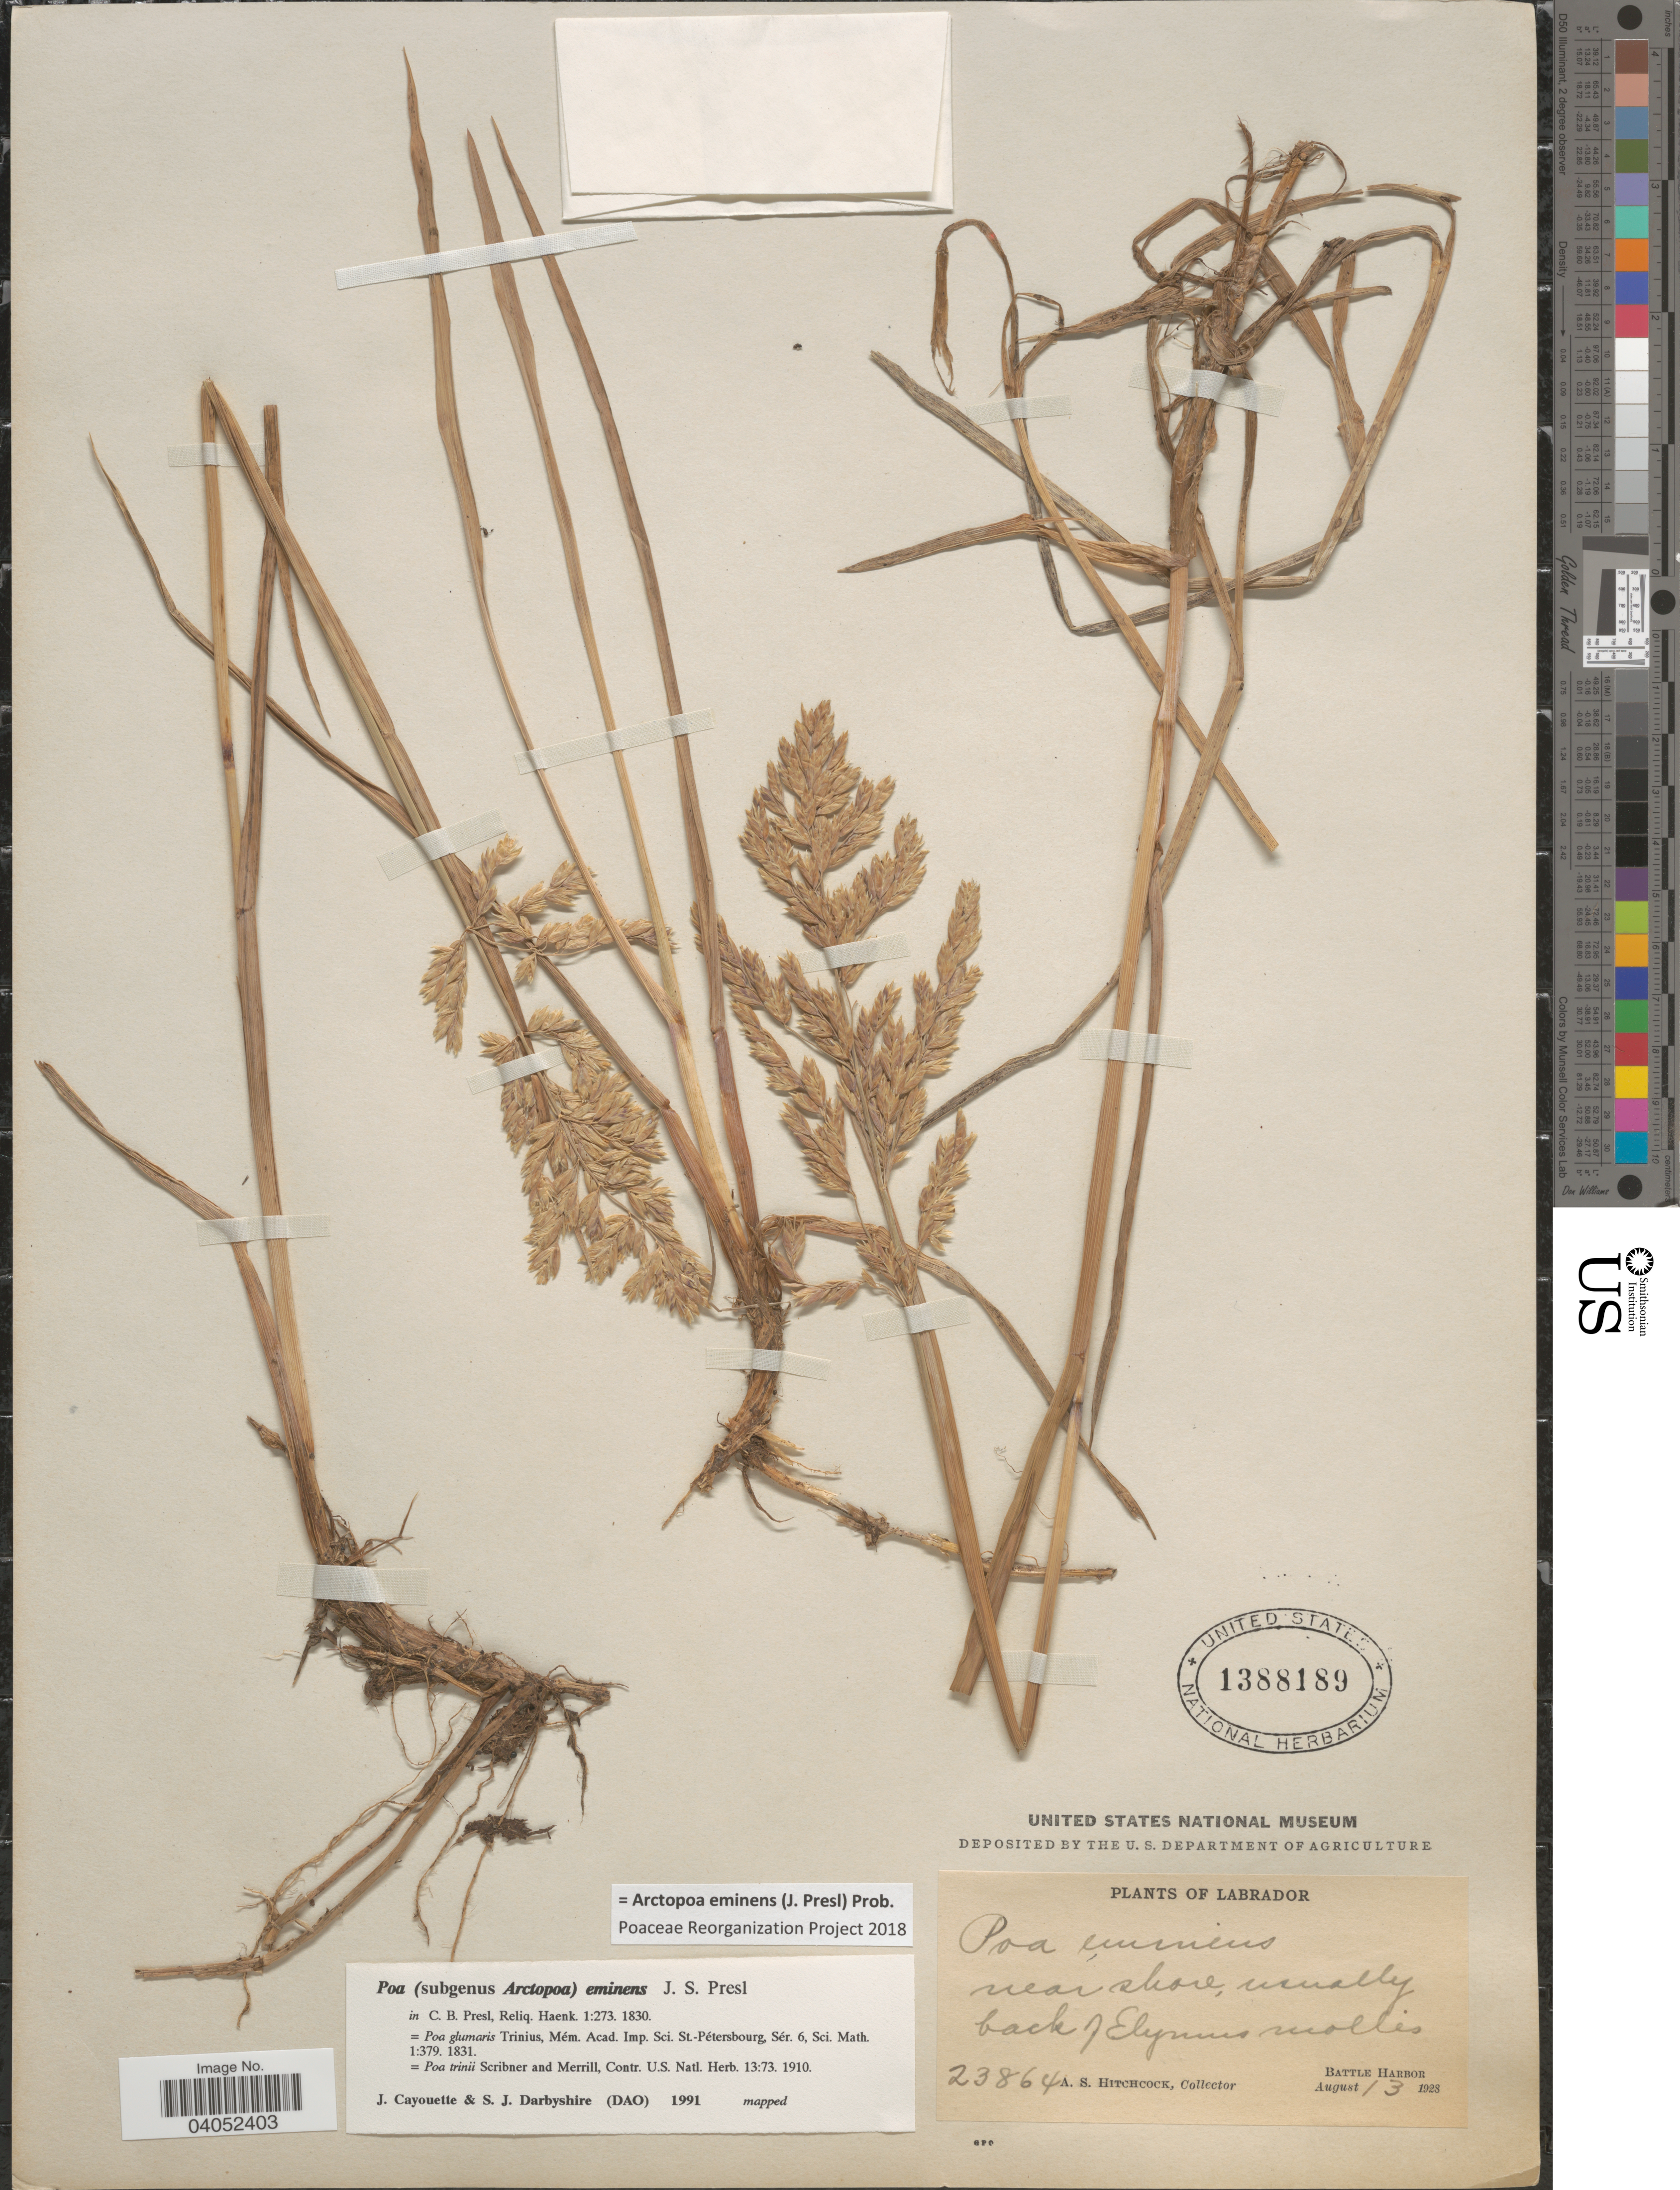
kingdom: Plantae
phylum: Tracheophyta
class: Liliopsida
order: Poales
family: Poaceae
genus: Arctopoa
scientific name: Arctopoa eminens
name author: (J. Presl) Prob.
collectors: A. S. Hitchcock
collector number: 23864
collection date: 1928-08-13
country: Canada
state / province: Newfoundland and Labrador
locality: Labrador. Near shore. Battle Harbor.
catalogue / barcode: US 1388189